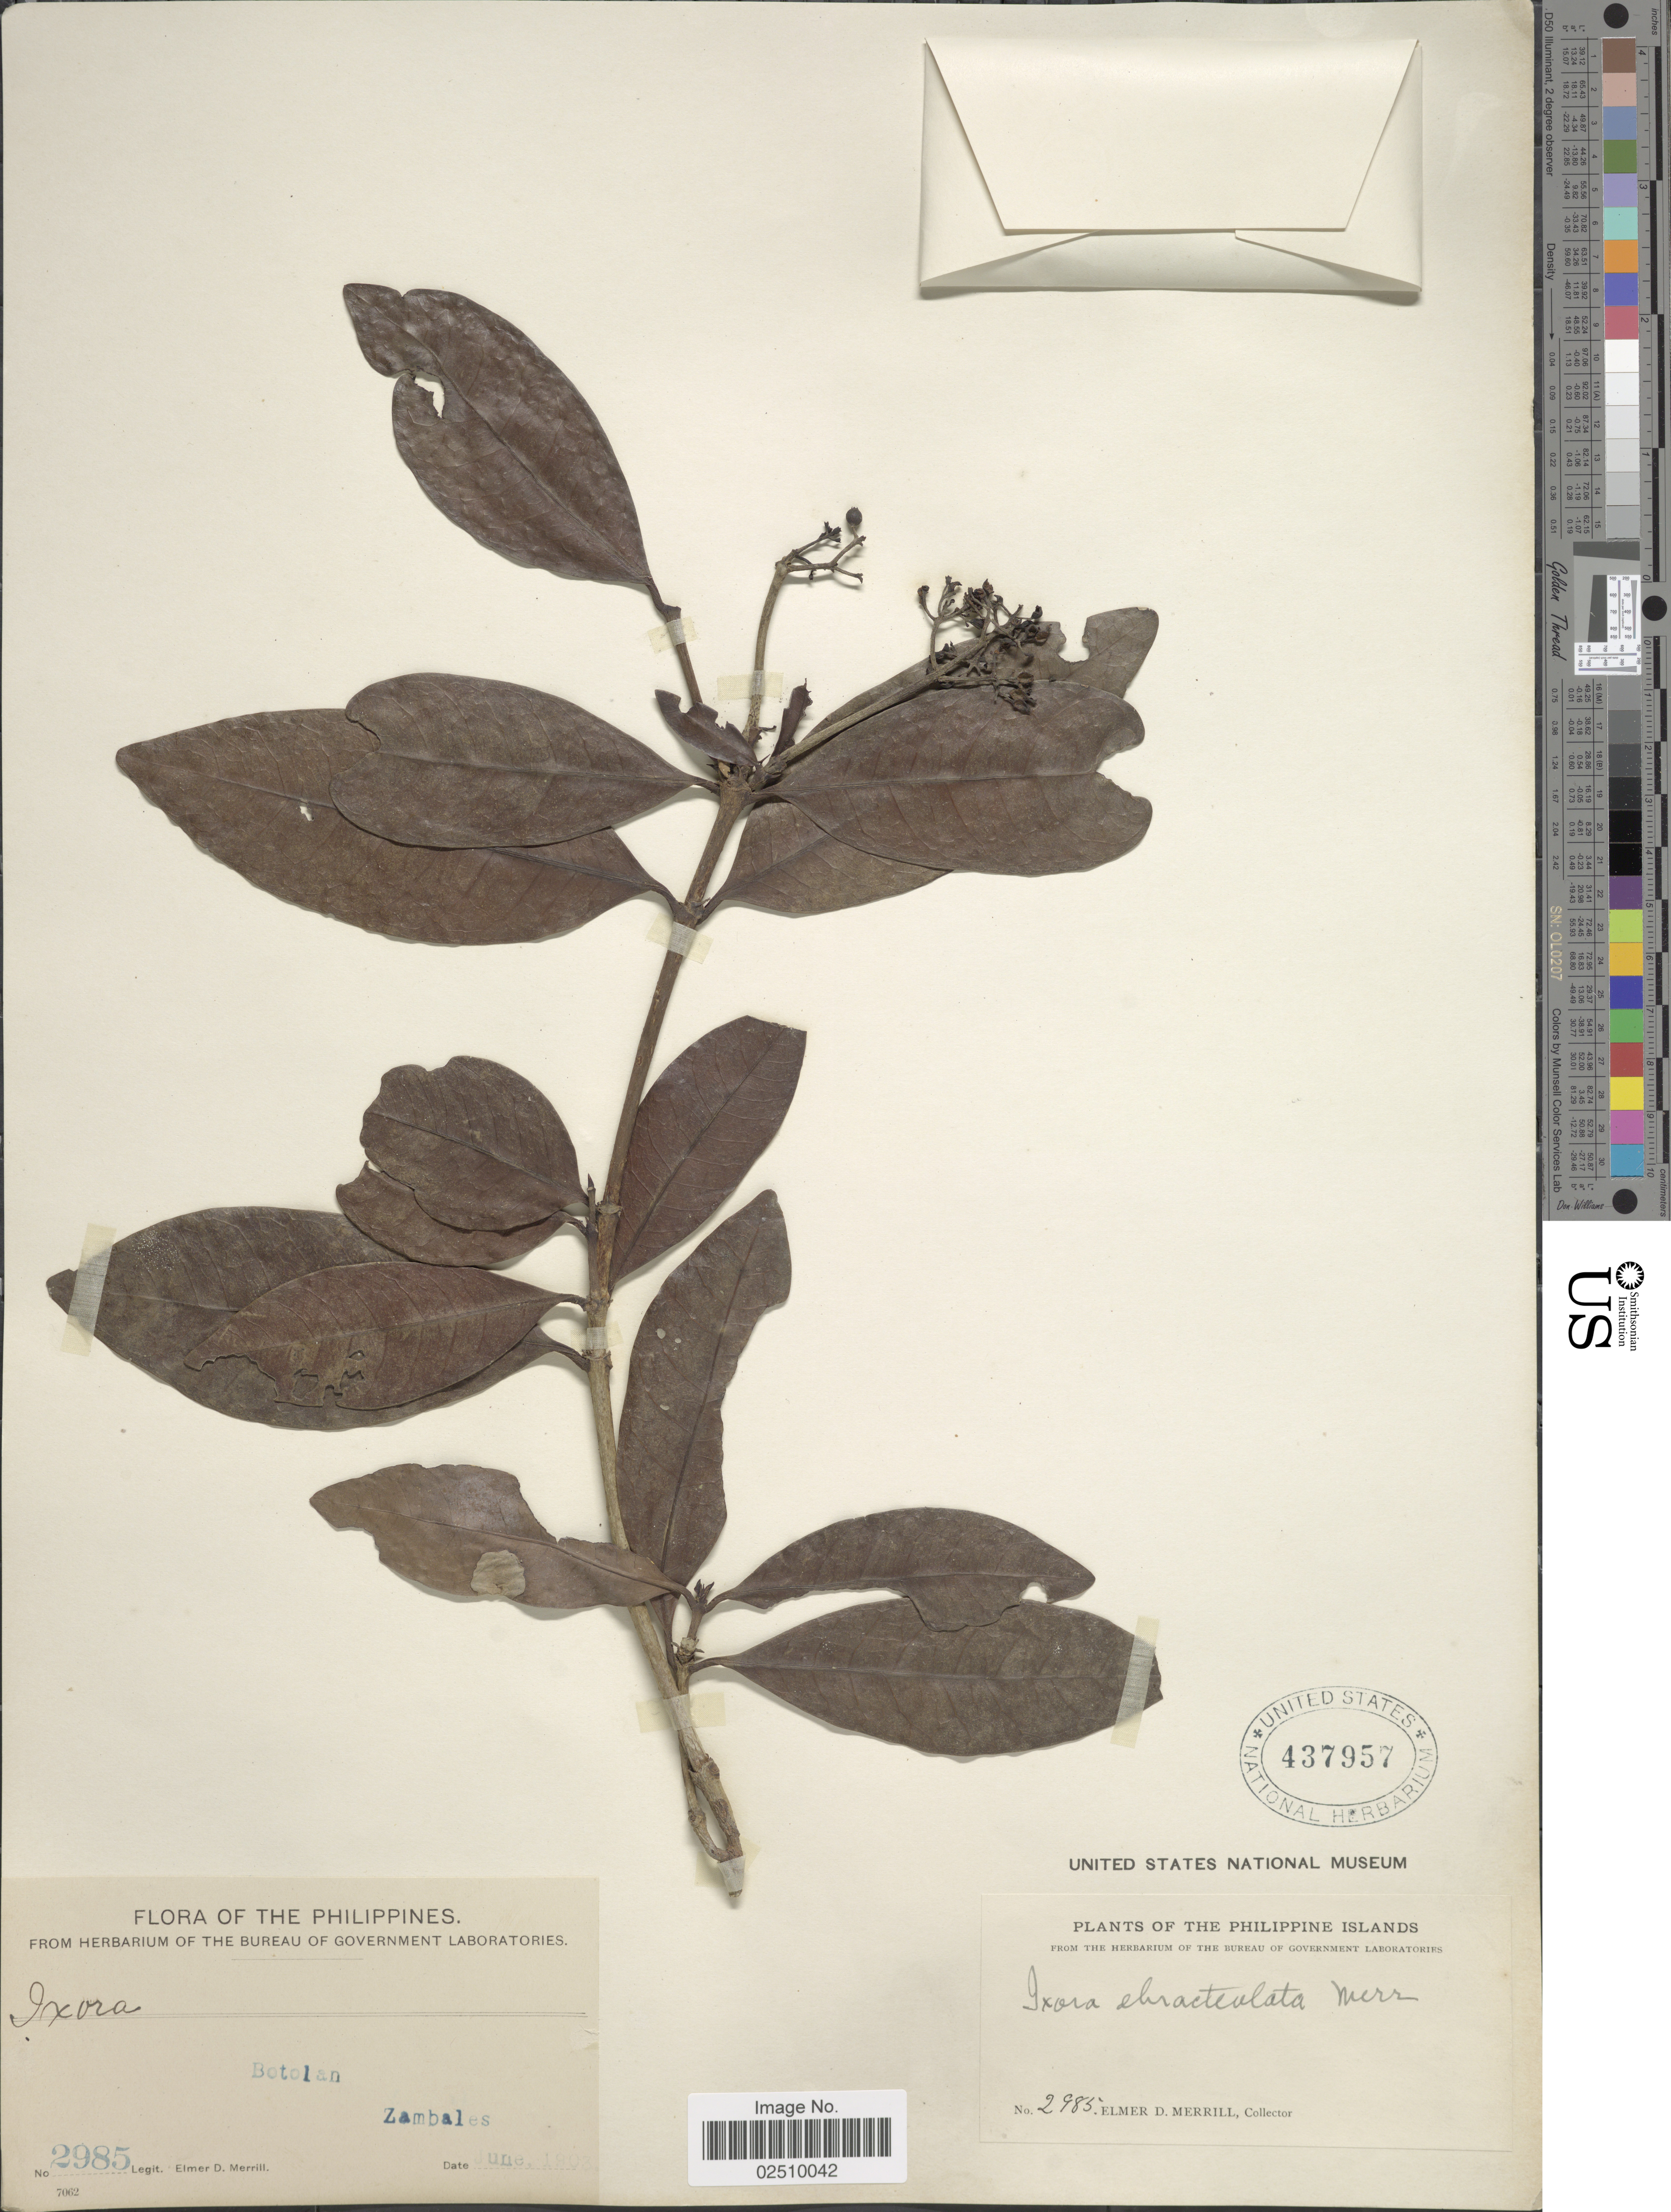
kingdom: Plantae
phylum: Tracheophyta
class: Magnoliopsida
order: Gentianales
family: Rubiaceae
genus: Ixora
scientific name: Ixora ebracteolata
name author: Merr.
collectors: E. D. Merrill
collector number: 2985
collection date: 1903-06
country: Philippines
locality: Botolan, Zambales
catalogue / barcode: US 437957